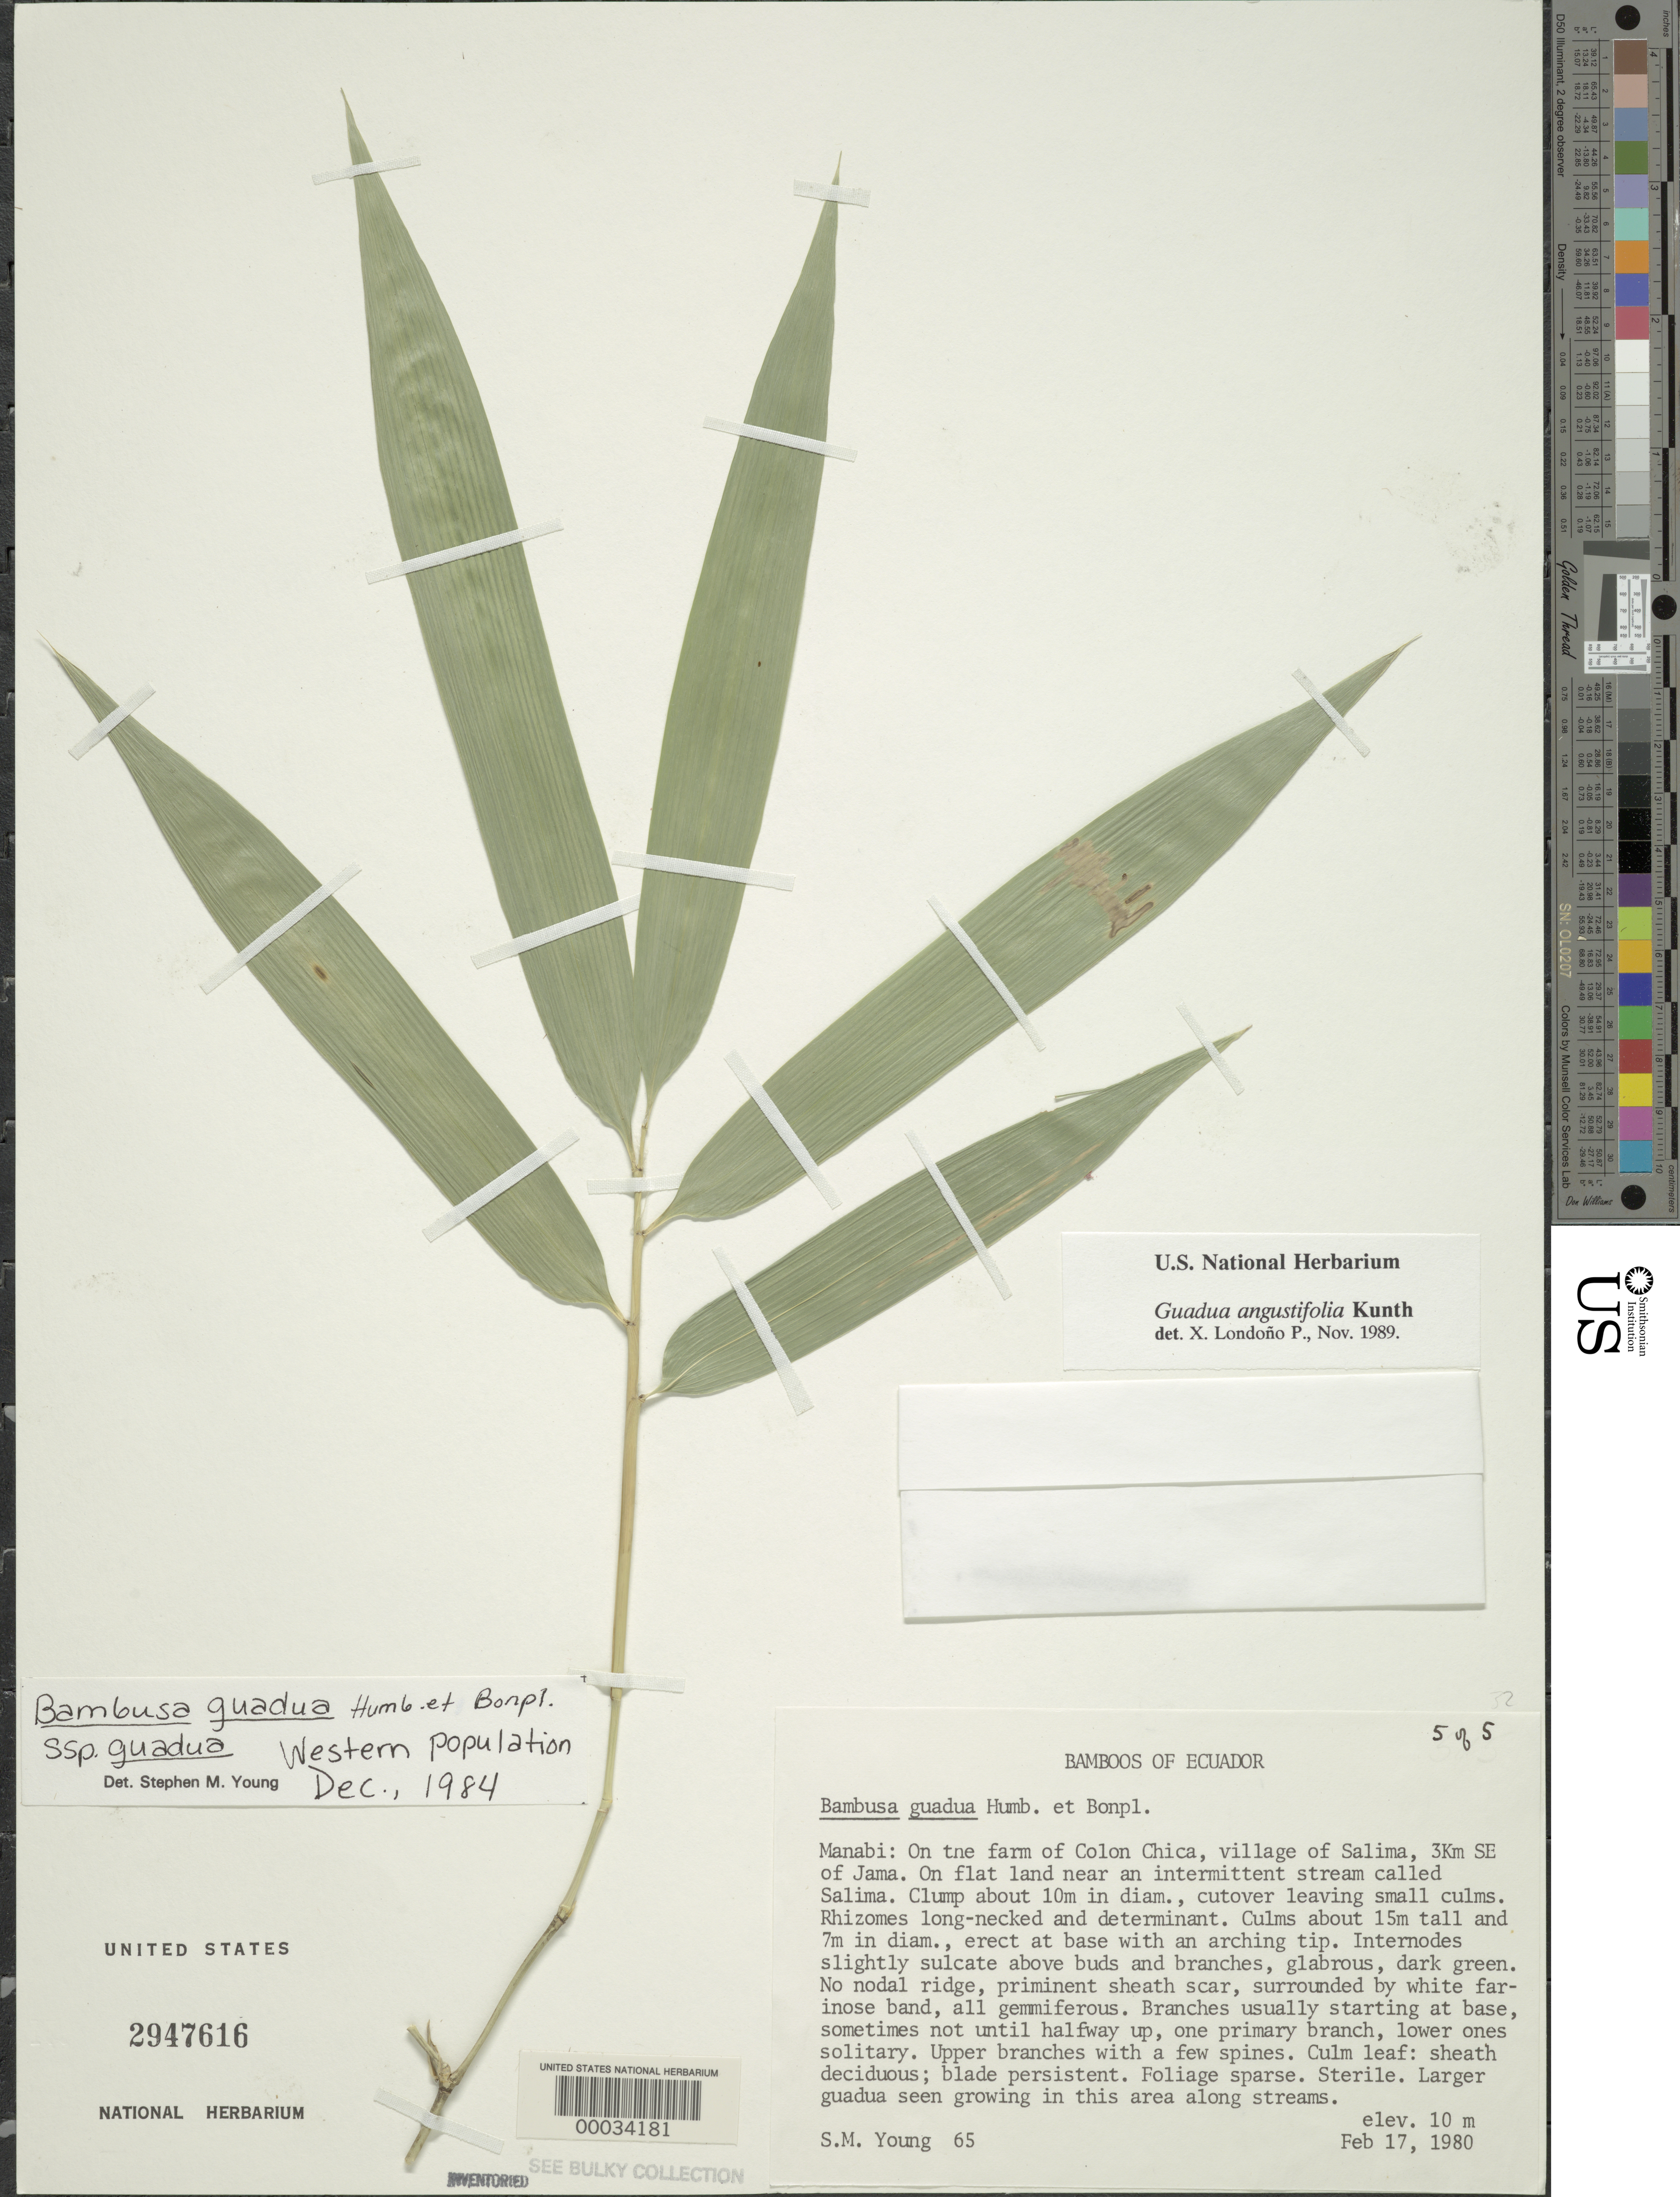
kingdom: Plantae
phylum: Tracheophyta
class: Liliopsida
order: Poales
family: Poaceae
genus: Guadua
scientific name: Guadua angustifolia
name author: Kunth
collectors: S. Young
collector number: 65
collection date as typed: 17 Feb 1980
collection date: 1980-02-17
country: Ecuador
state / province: Manabí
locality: Salima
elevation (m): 10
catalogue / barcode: US 2947616